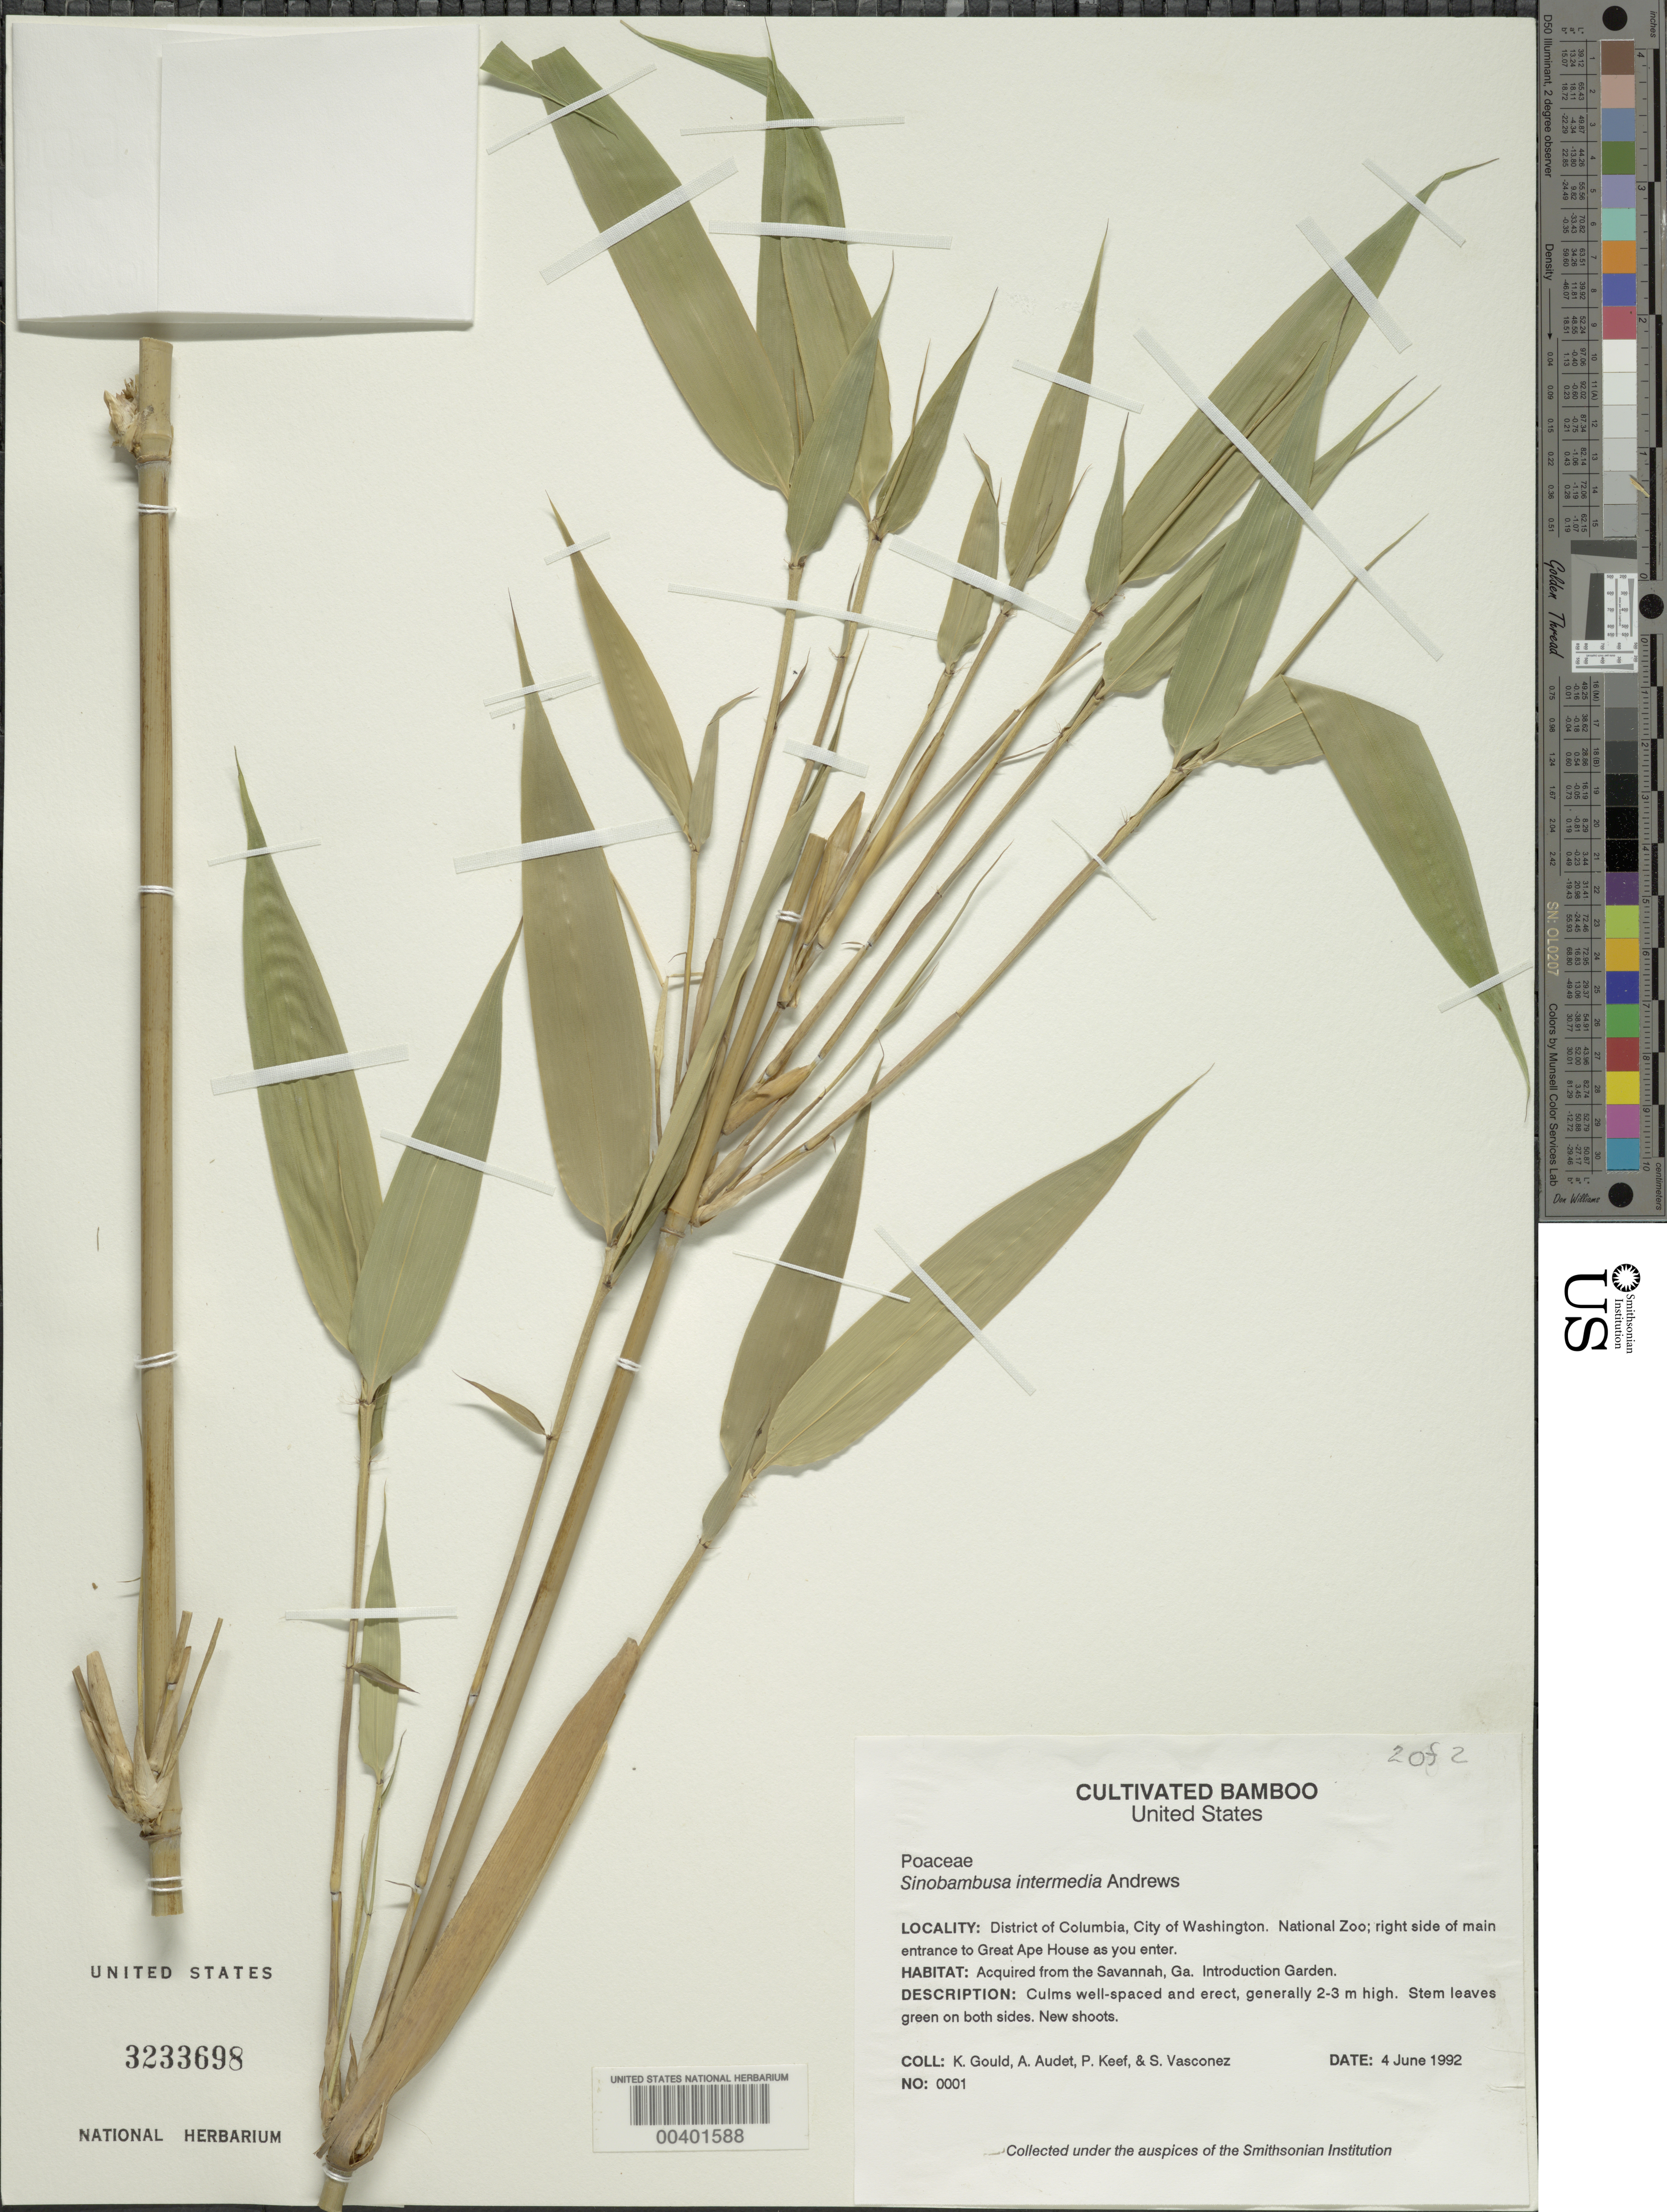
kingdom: Plantae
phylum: Tracheophyta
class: Liliopsida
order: Poales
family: Poaceae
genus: Sinobambusa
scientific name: Sinobambusa intermedia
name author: McClure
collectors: K. R. Gould, A. Audet, P. Keef & S. Vasconez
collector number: S.i.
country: United States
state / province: District of Columbia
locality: City of Washington, National Zoo, right side of main entrance to Great Ape House ape you enter.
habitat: Acquired from the Savannah, GA Introduction Garden.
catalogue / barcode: US 3233698